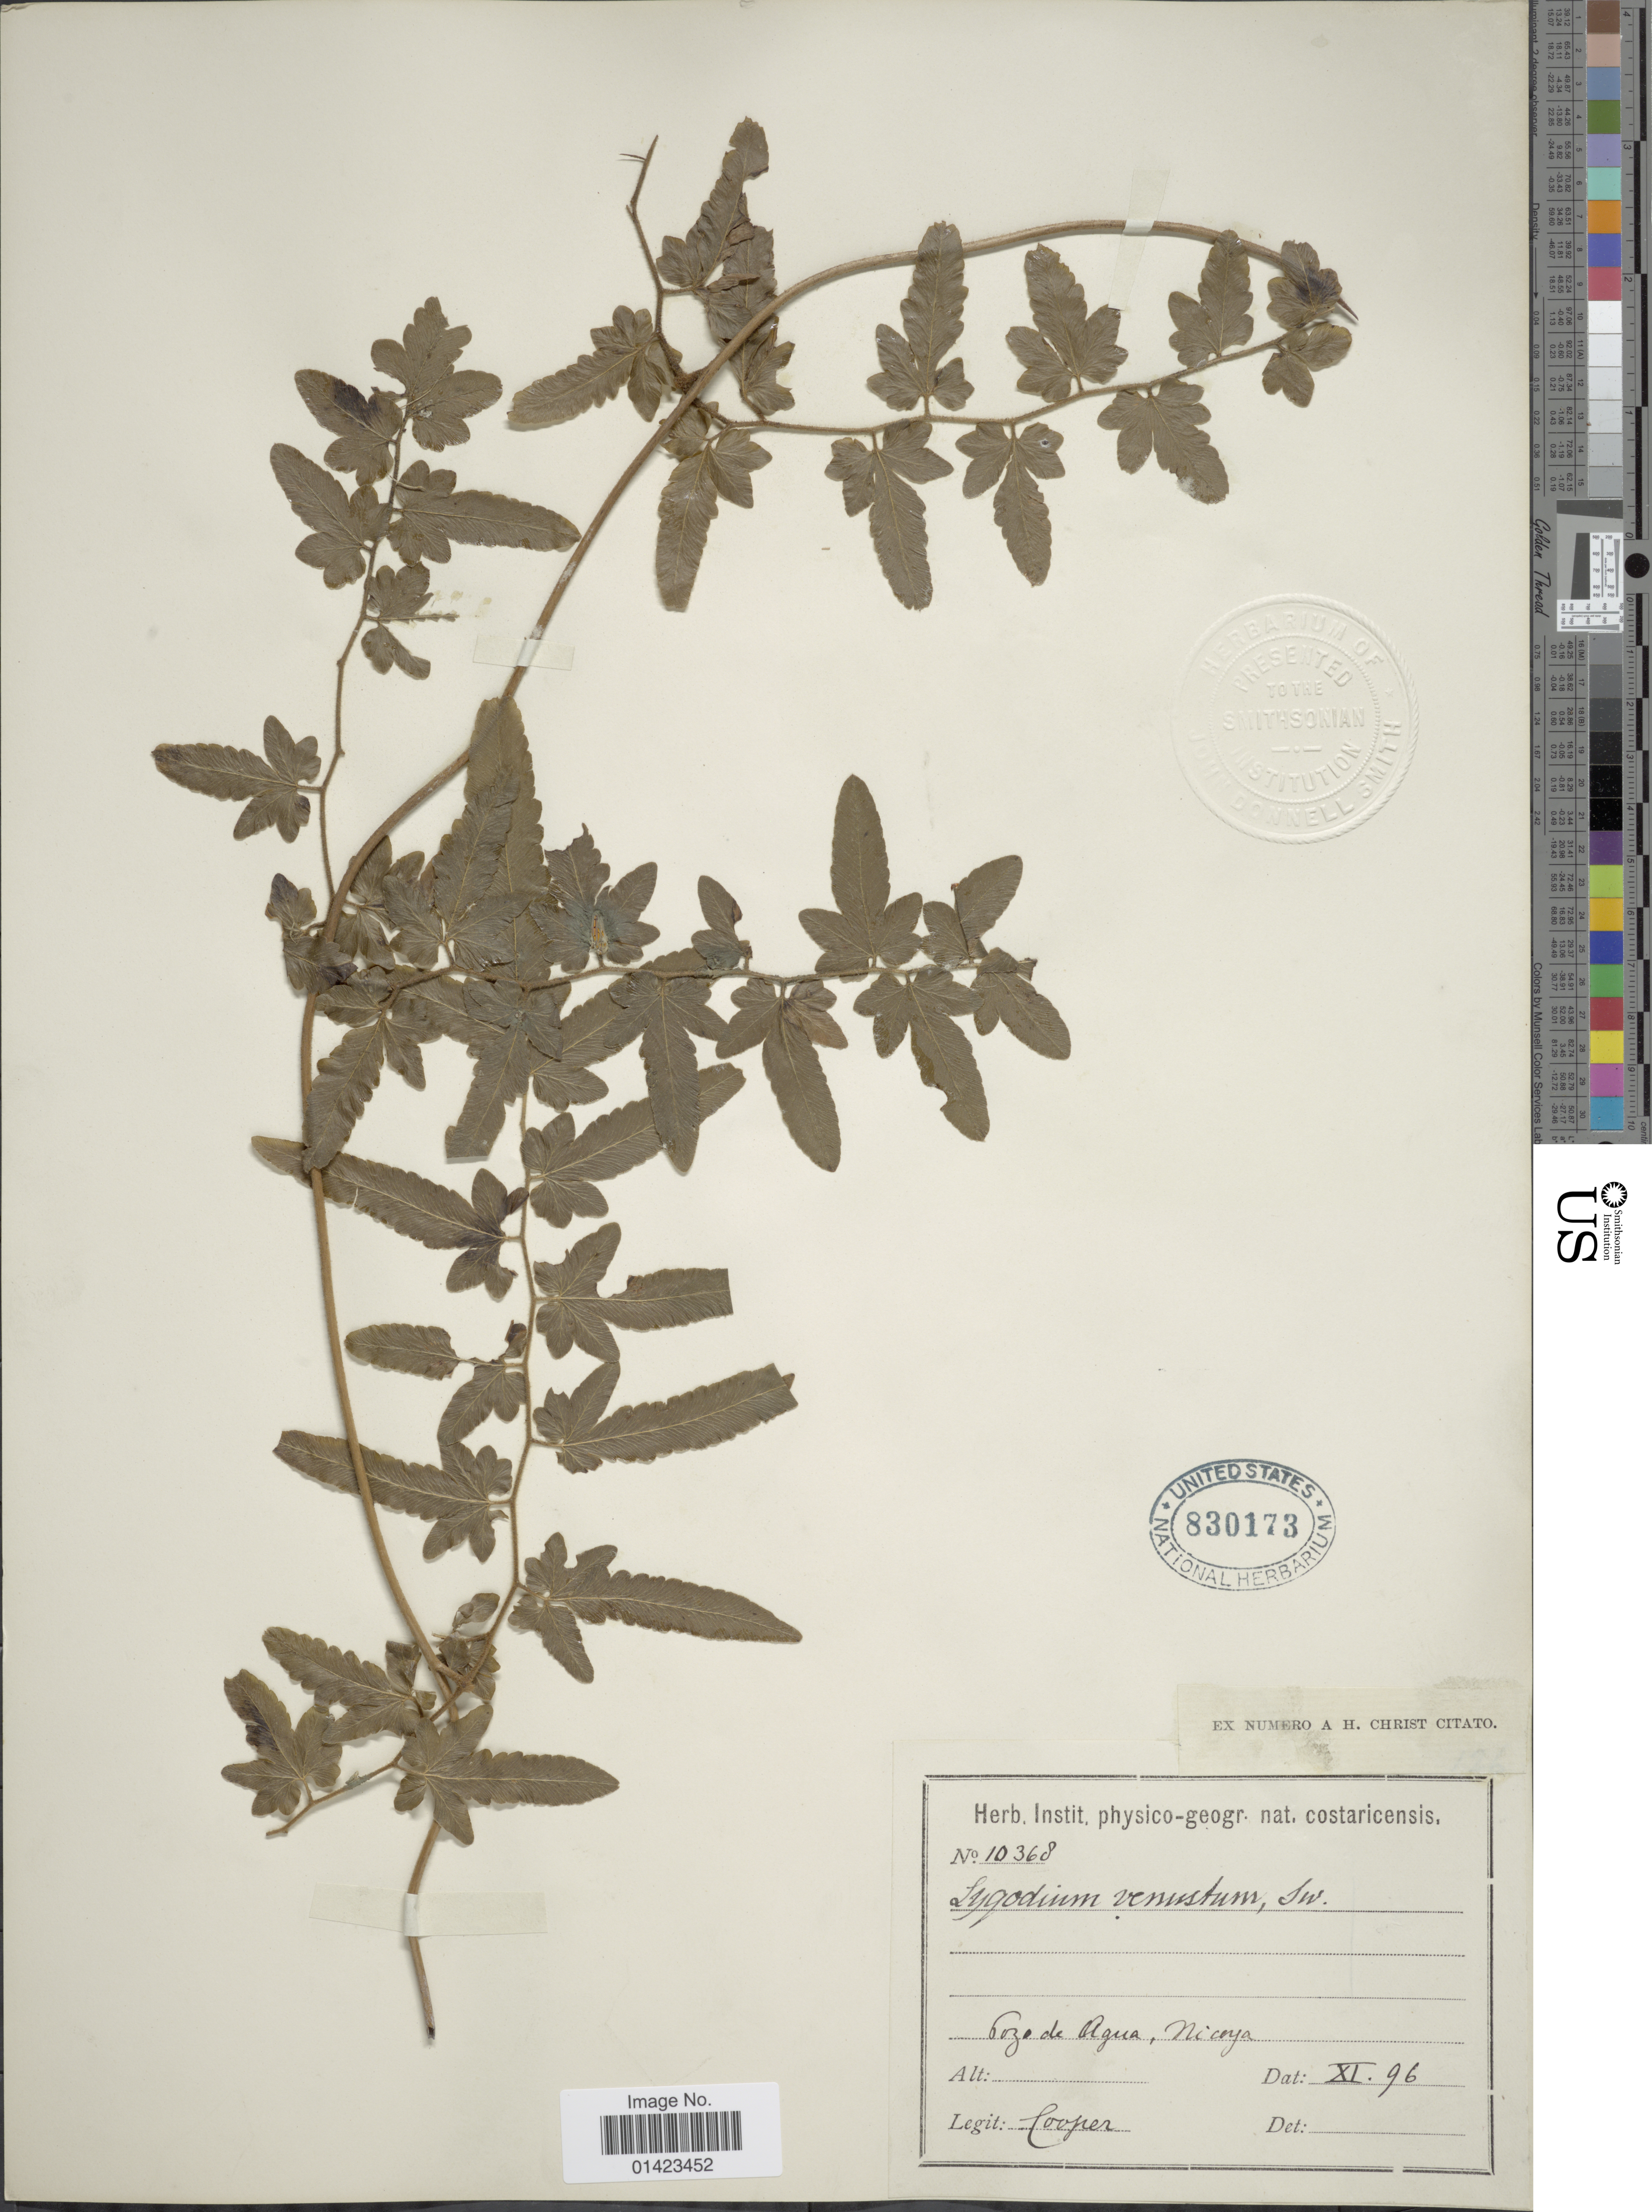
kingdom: Plantae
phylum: Tracheophyta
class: Polypodiopsida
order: Schizaeales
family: Lygodiaceae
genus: Lygodium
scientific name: Lygodium venustum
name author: Sw.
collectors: -. Cooper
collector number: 10368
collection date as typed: Transcribed d/m/y: /11/96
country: Costa Rica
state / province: Guanacaste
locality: Pozo de Agua, Nicoya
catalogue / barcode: US 830173